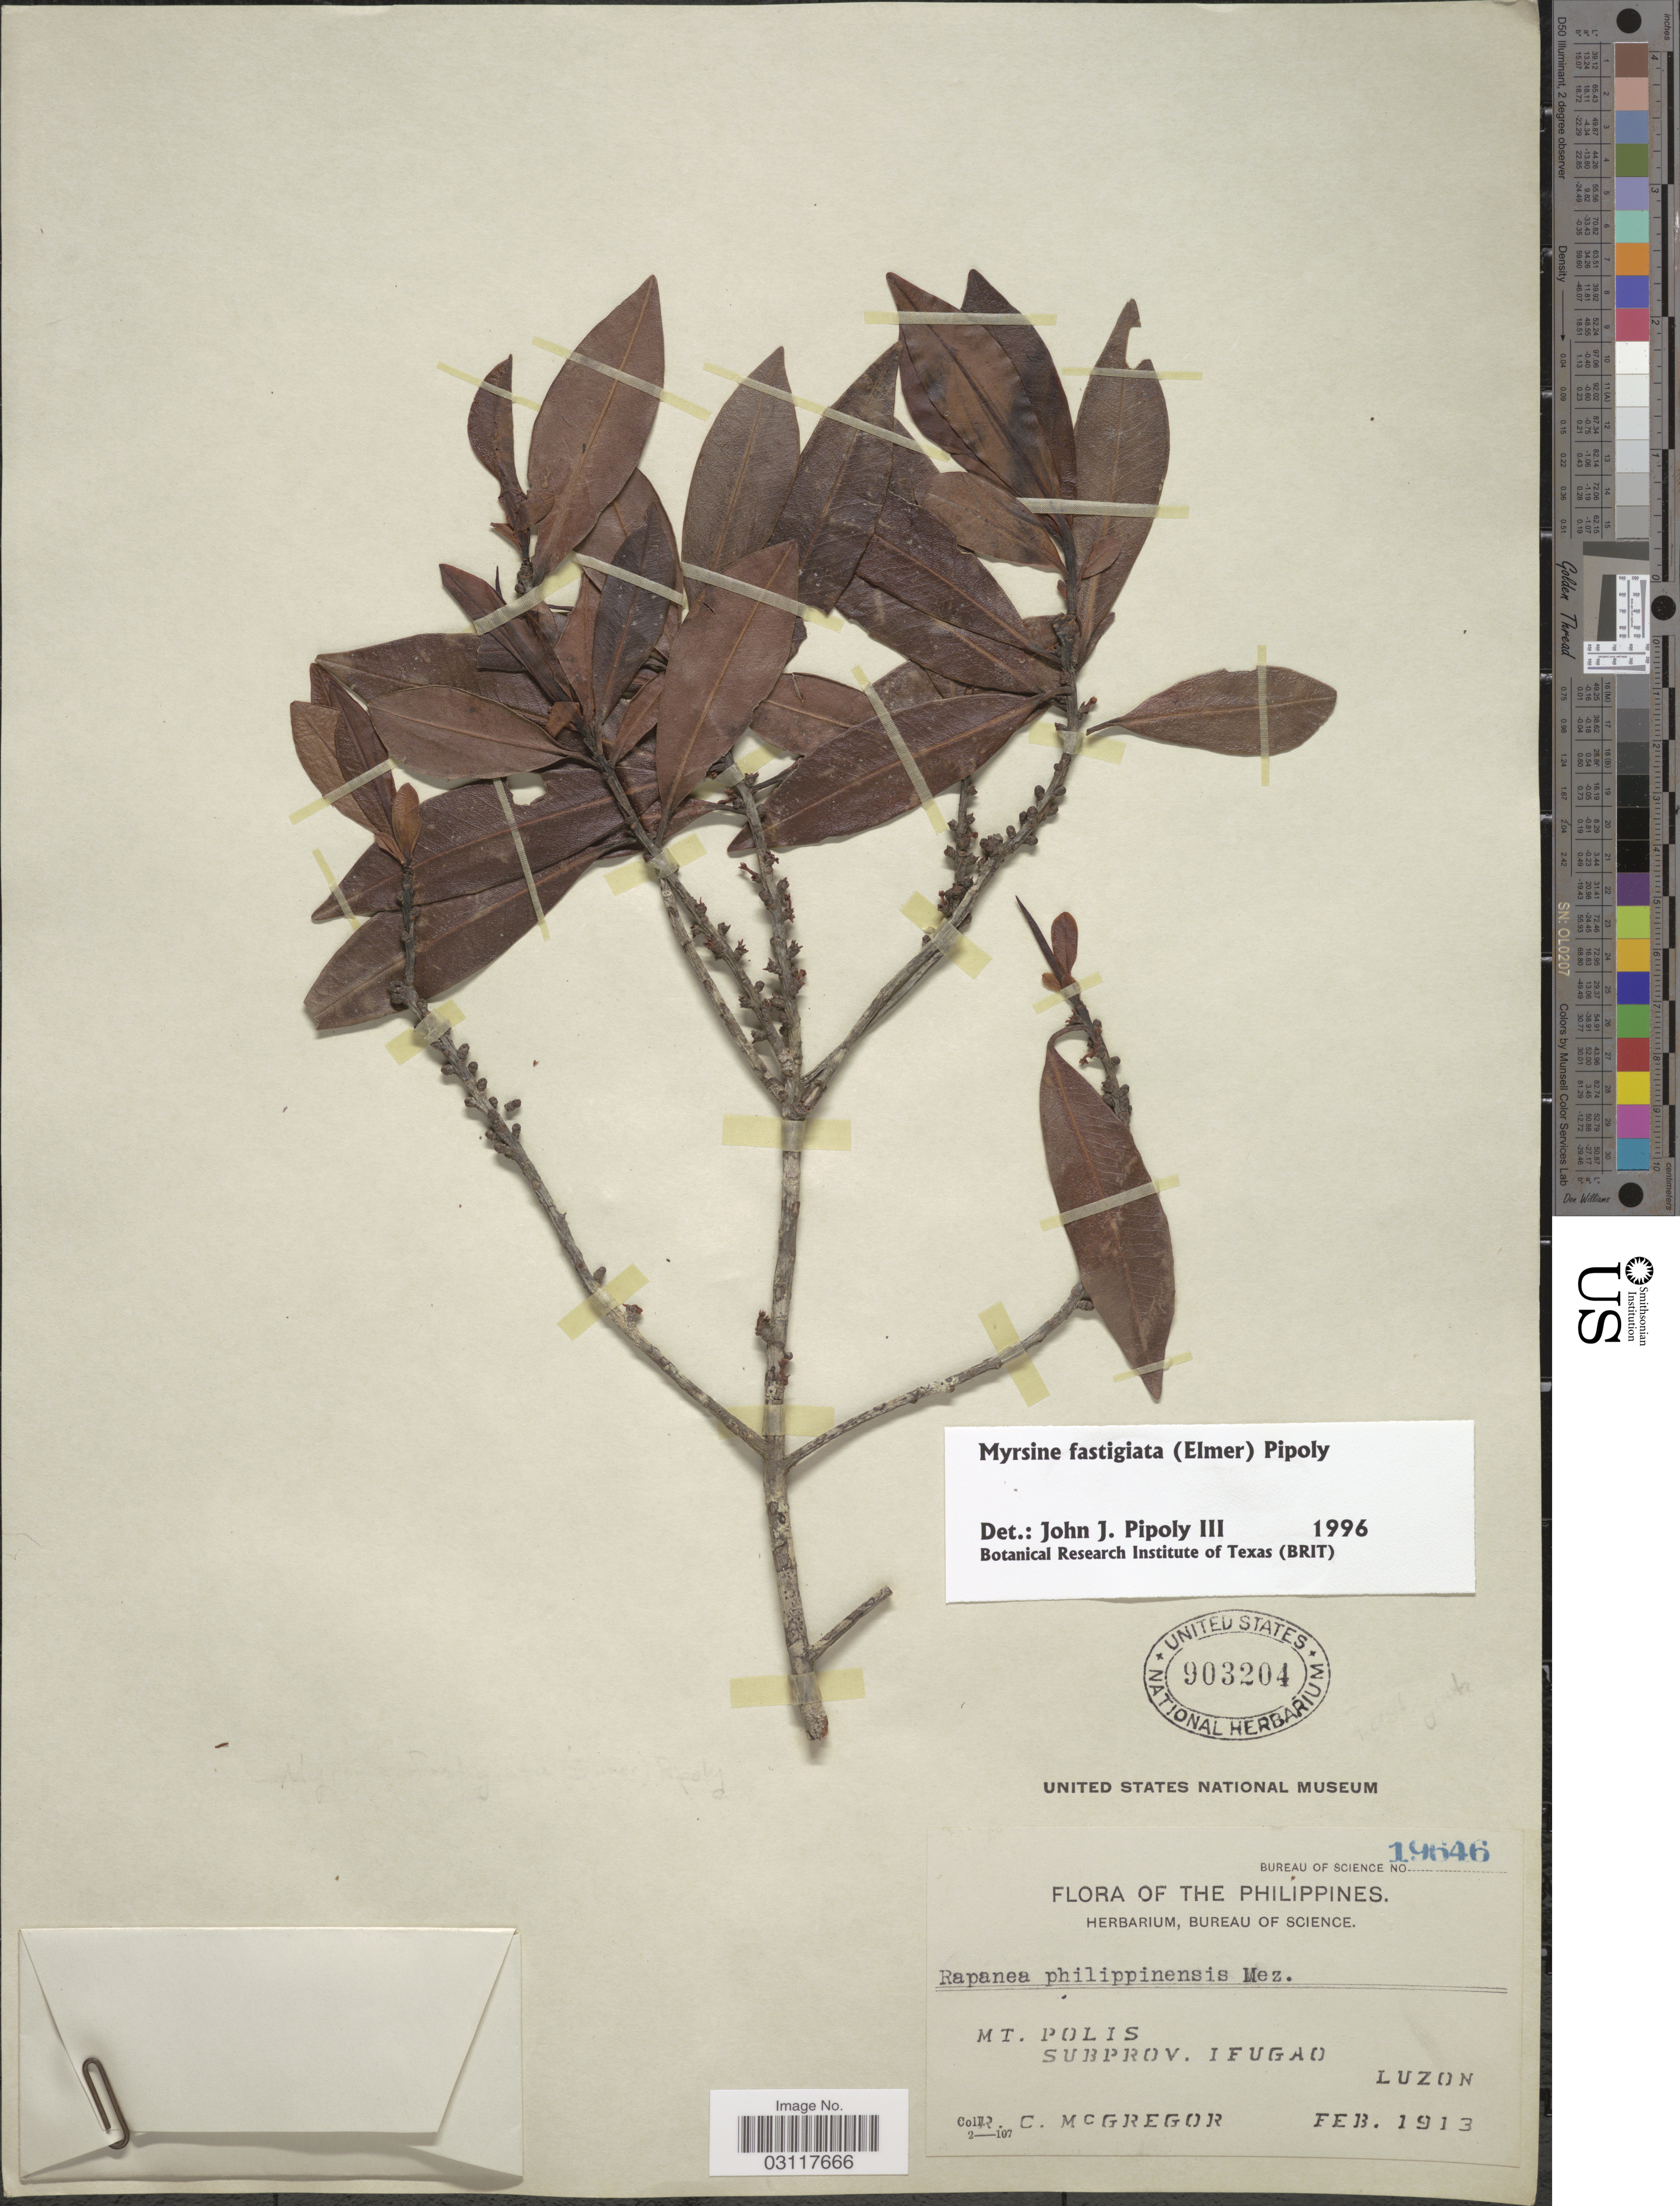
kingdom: Plantae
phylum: Tracheophyta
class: Magnoliopsida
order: Ericales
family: Primulaceae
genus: Myrsine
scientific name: Myrsine fastigiata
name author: (Elmer) Pipoly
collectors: R. C. McGregor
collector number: Bureau of Science 19646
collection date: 1913-02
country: Philippines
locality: Mt. Polis, Subprov. Ifugao, Luzon.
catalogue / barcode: US 903204